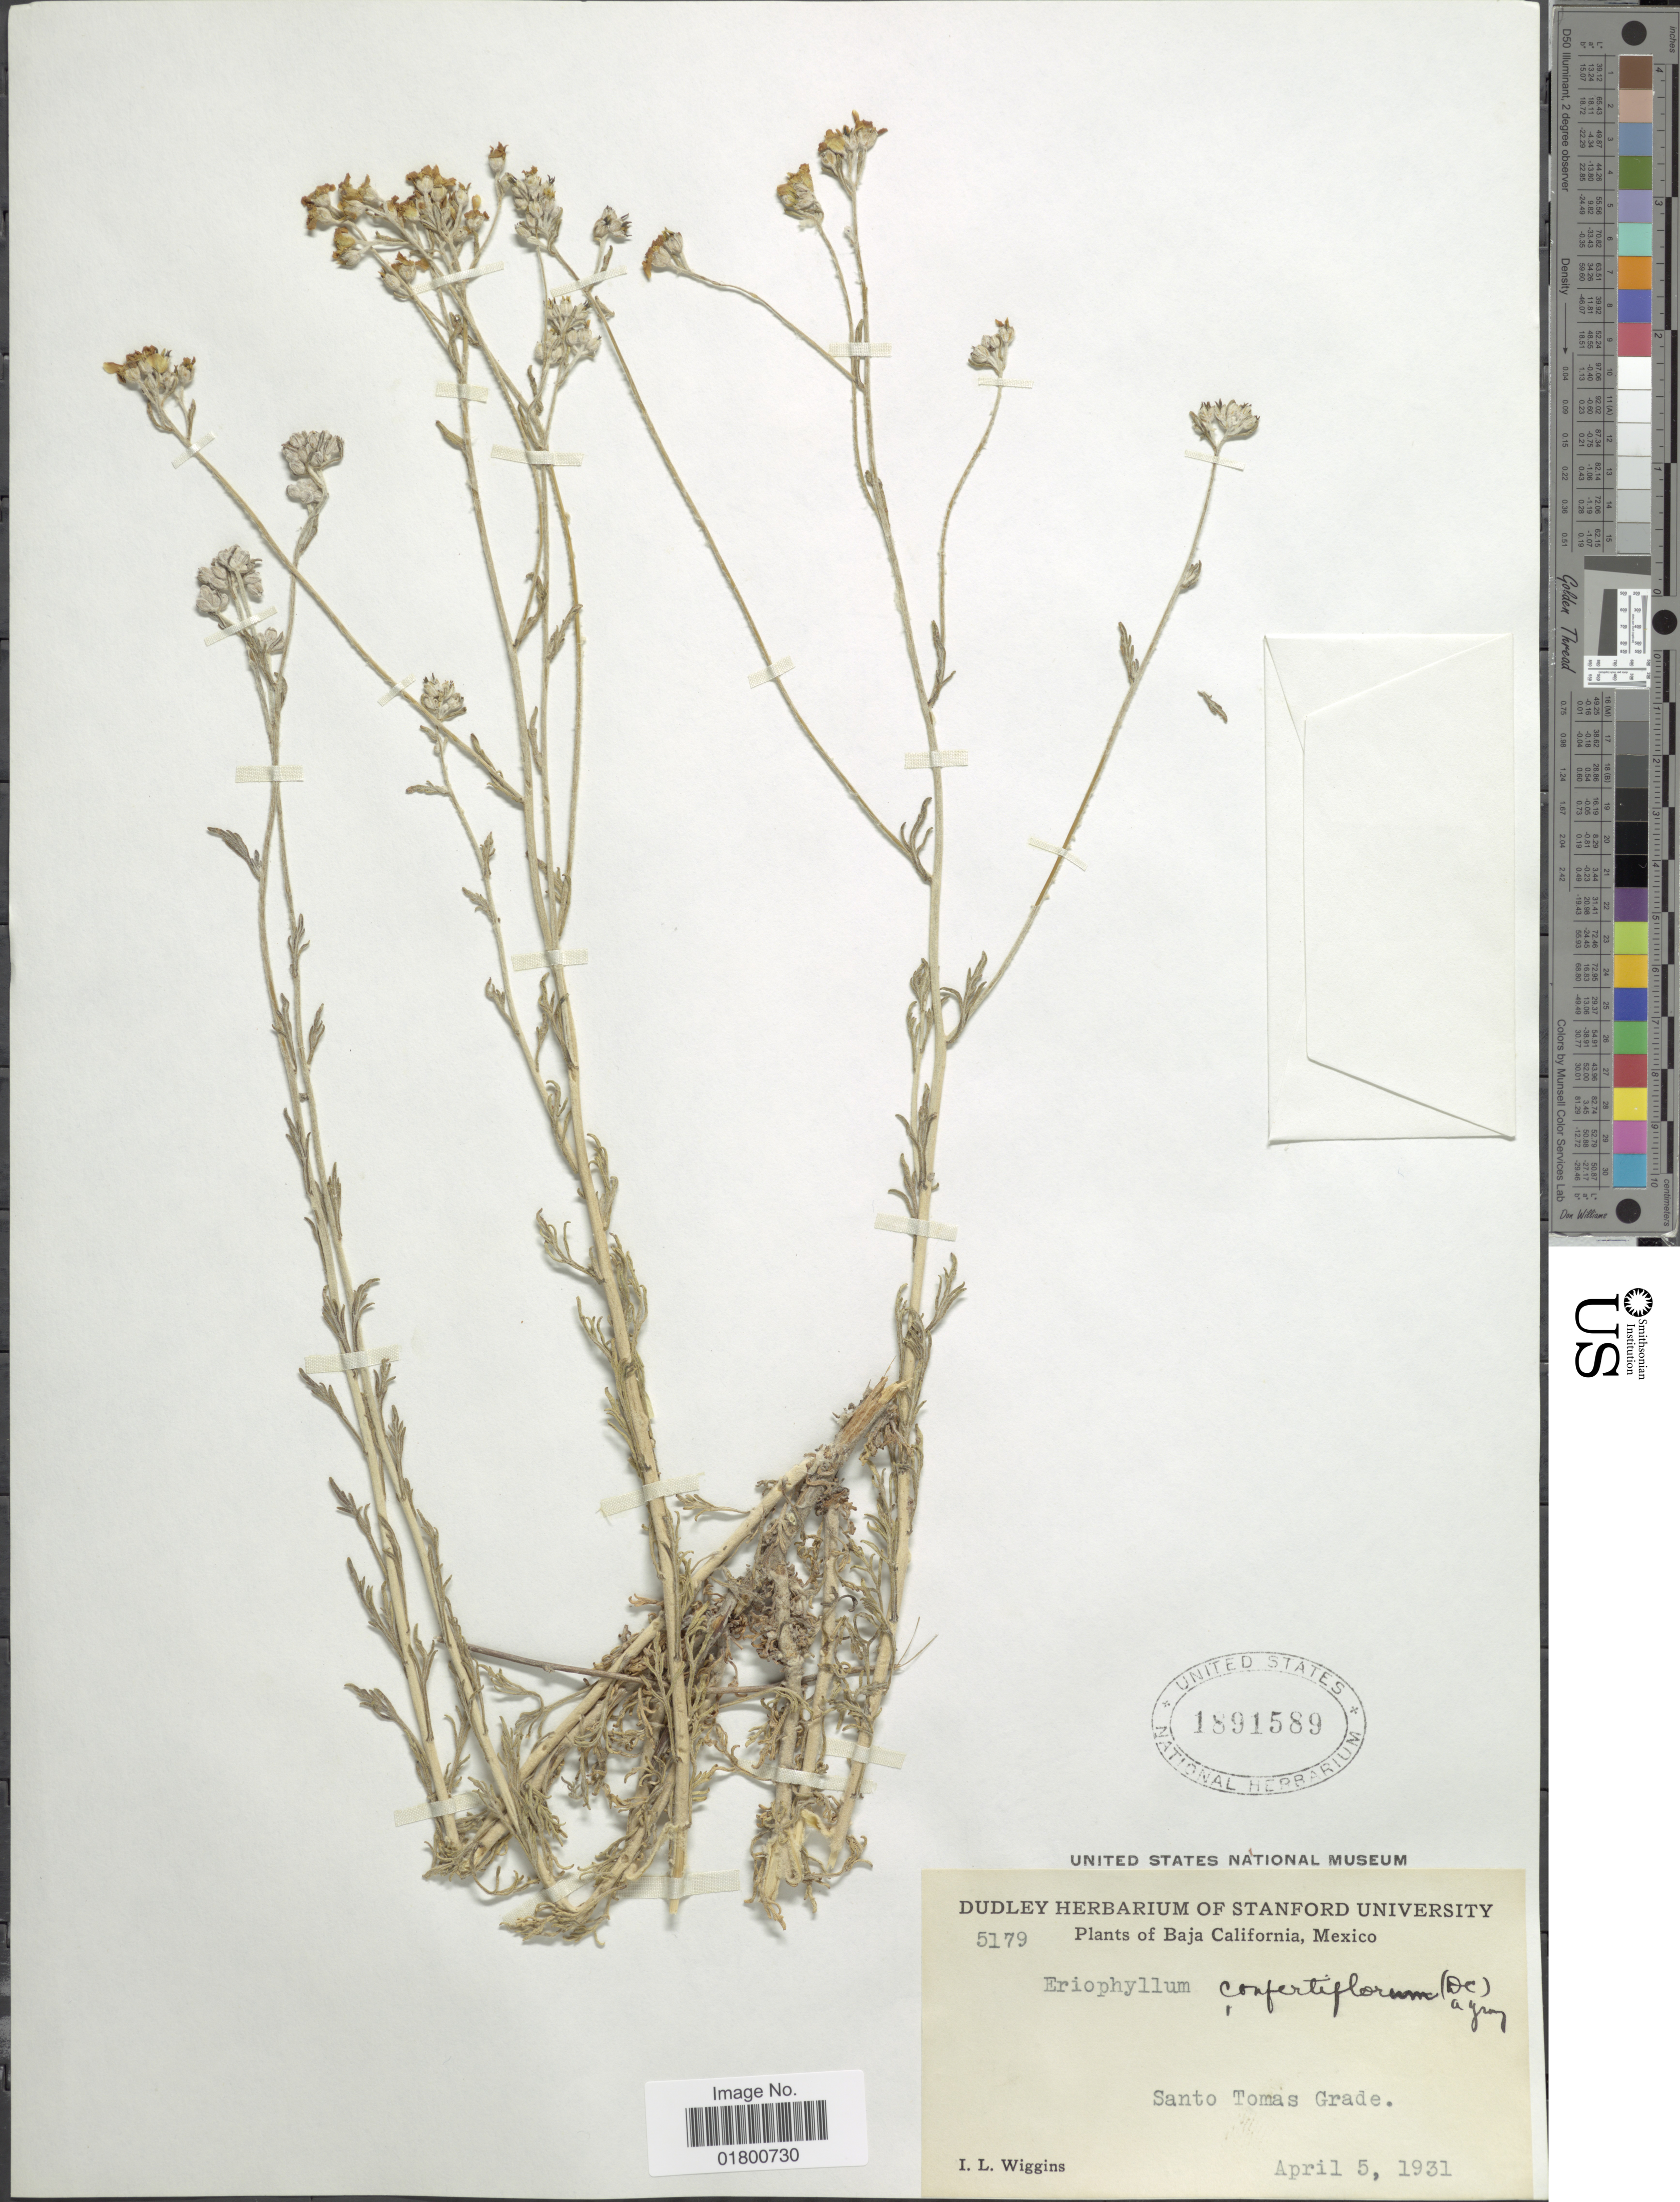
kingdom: Plantae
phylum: Tracheophyta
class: Magnoliopsida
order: Asterales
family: Asteraceae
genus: Eriophyllum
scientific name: Eriophyllum confertiflorum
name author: (DC.) A. Gray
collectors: I. L. Wiggins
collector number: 5179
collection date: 1931-04-05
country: Mexico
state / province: Baja California Sur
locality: Santo Tomas Grade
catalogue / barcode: US 1891589